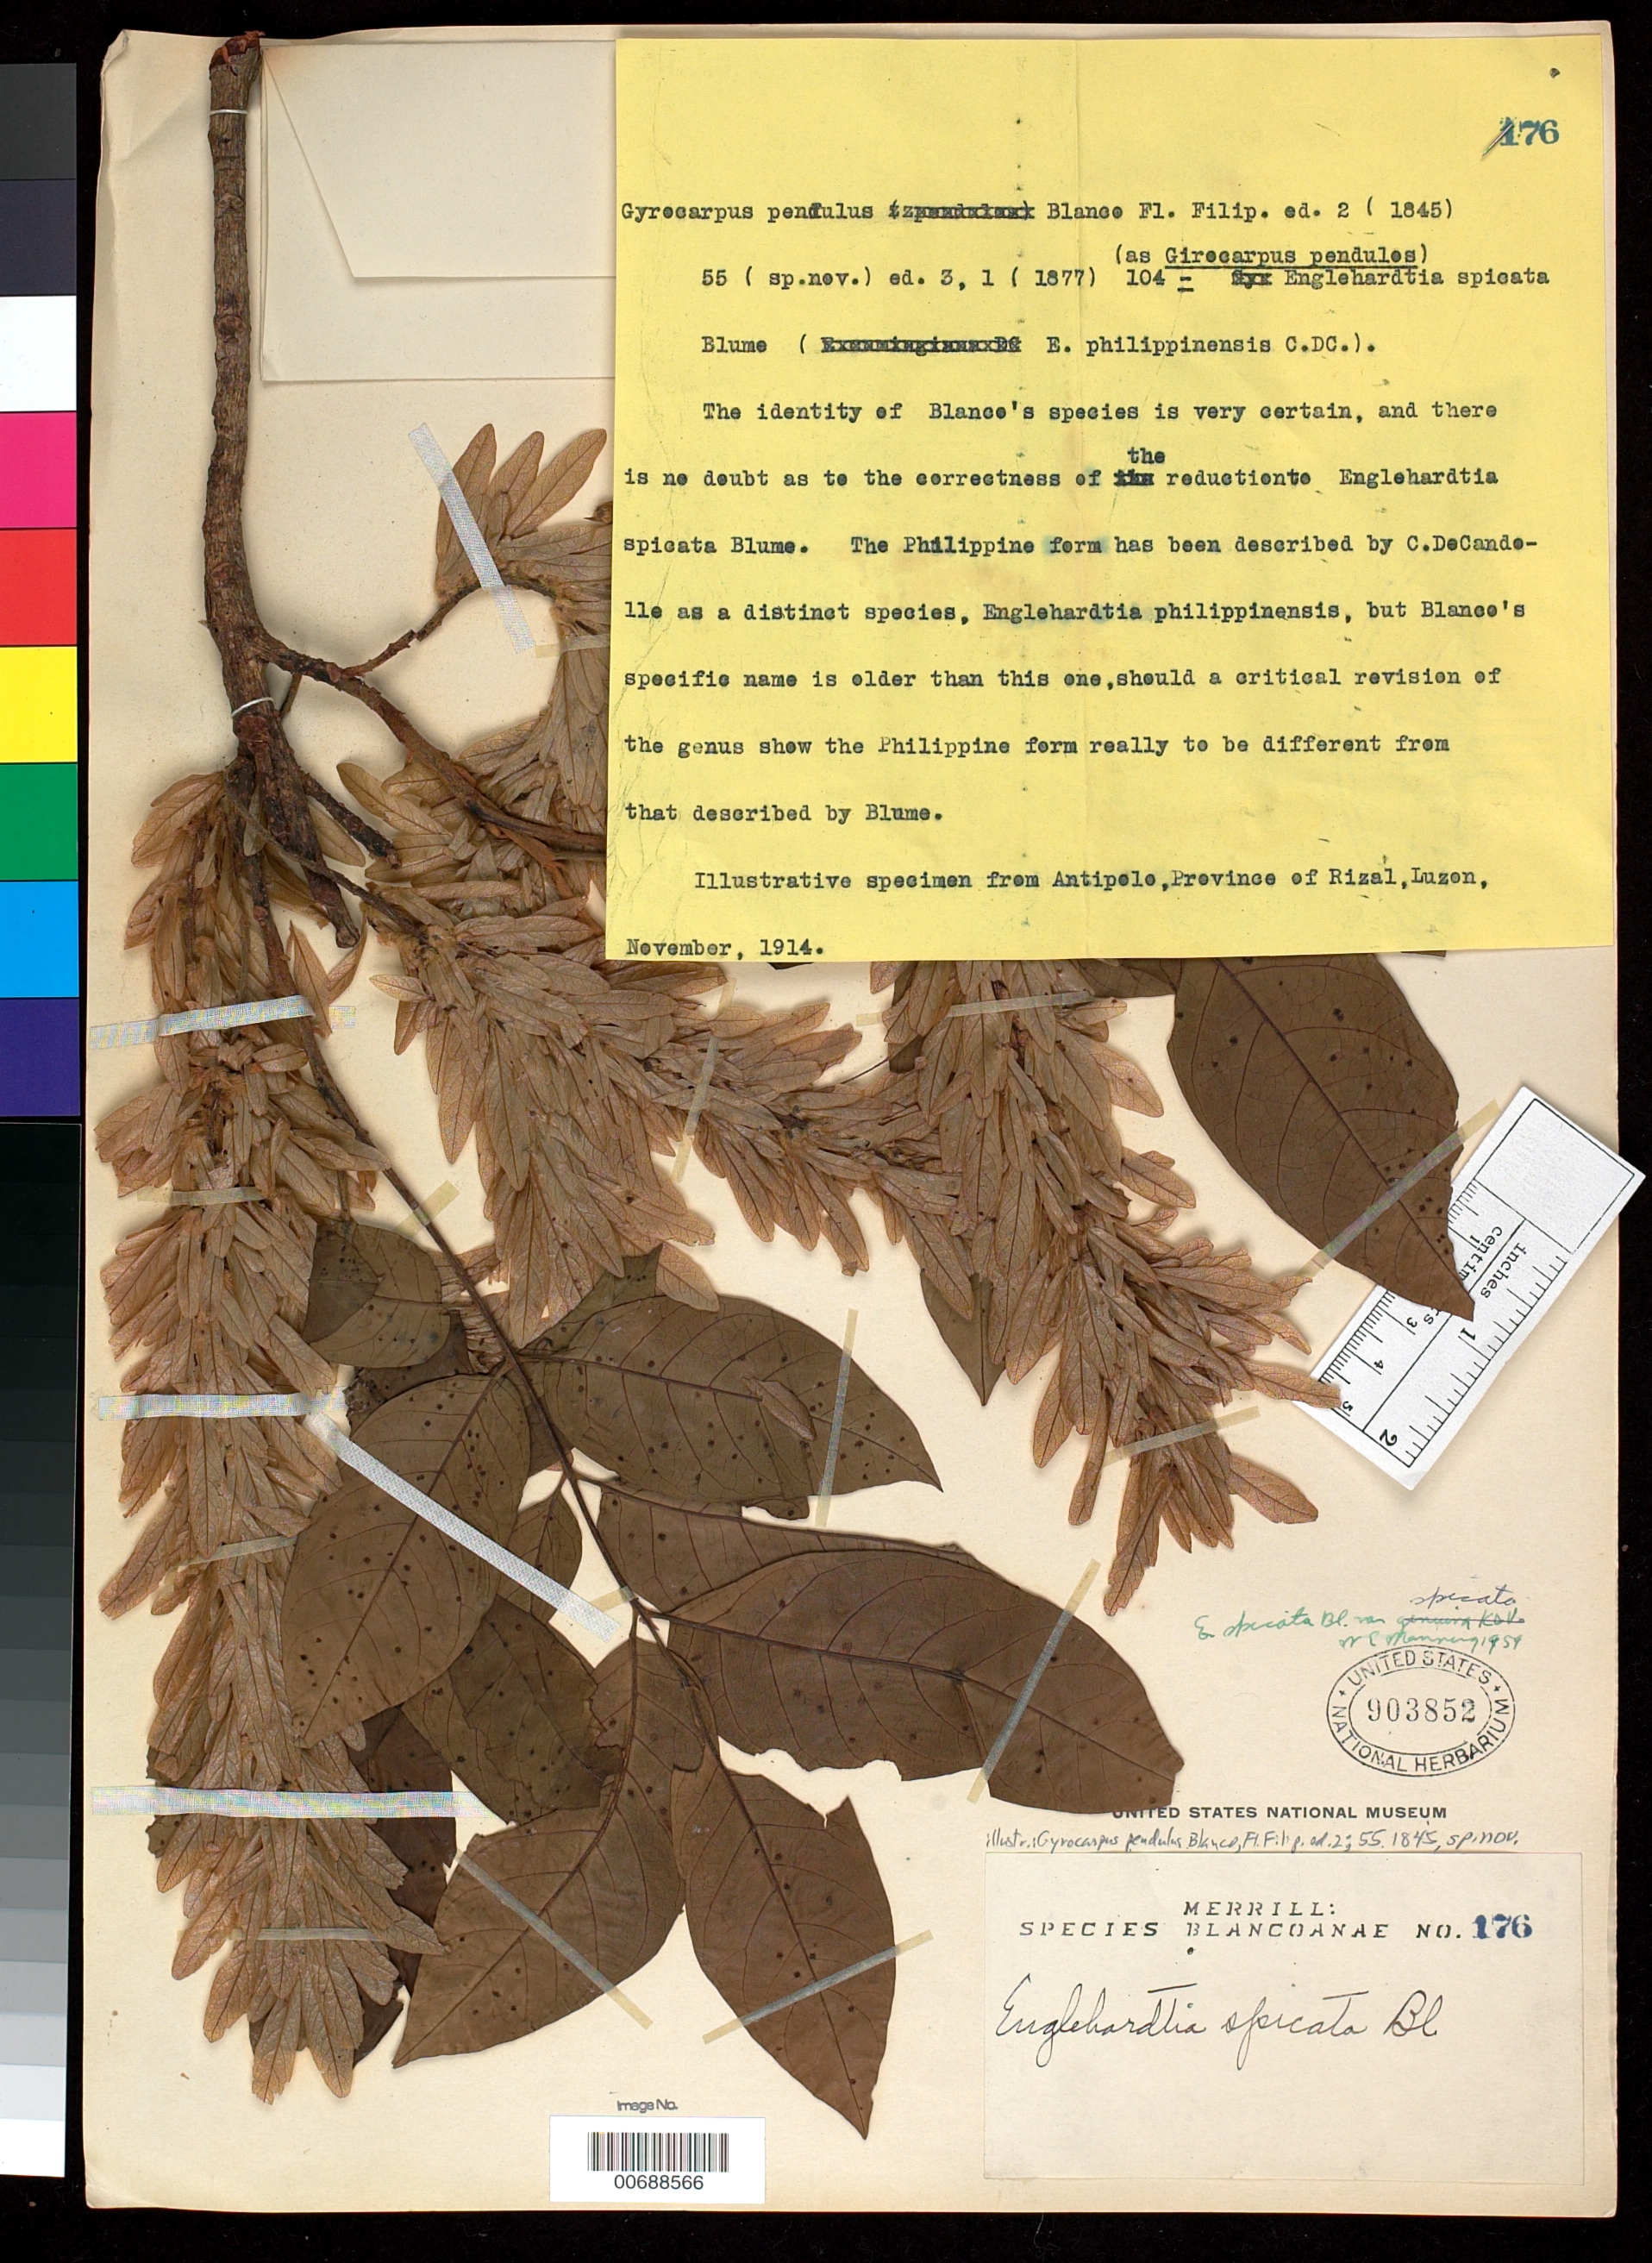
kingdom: Plantae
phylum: Tracheophyta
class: Magnoliopsida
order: Fagales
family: Juglandaceae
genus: Engelhardia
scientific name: Engelhardia spicata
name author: Lesch. ex Blume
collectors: E. D. Merrill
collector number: Sp. Blancoan. 0176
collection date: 1914-11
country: Philippines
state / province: Calabarzon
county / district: Rizal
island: Luzon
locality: Antipolo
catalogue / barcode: US 903852